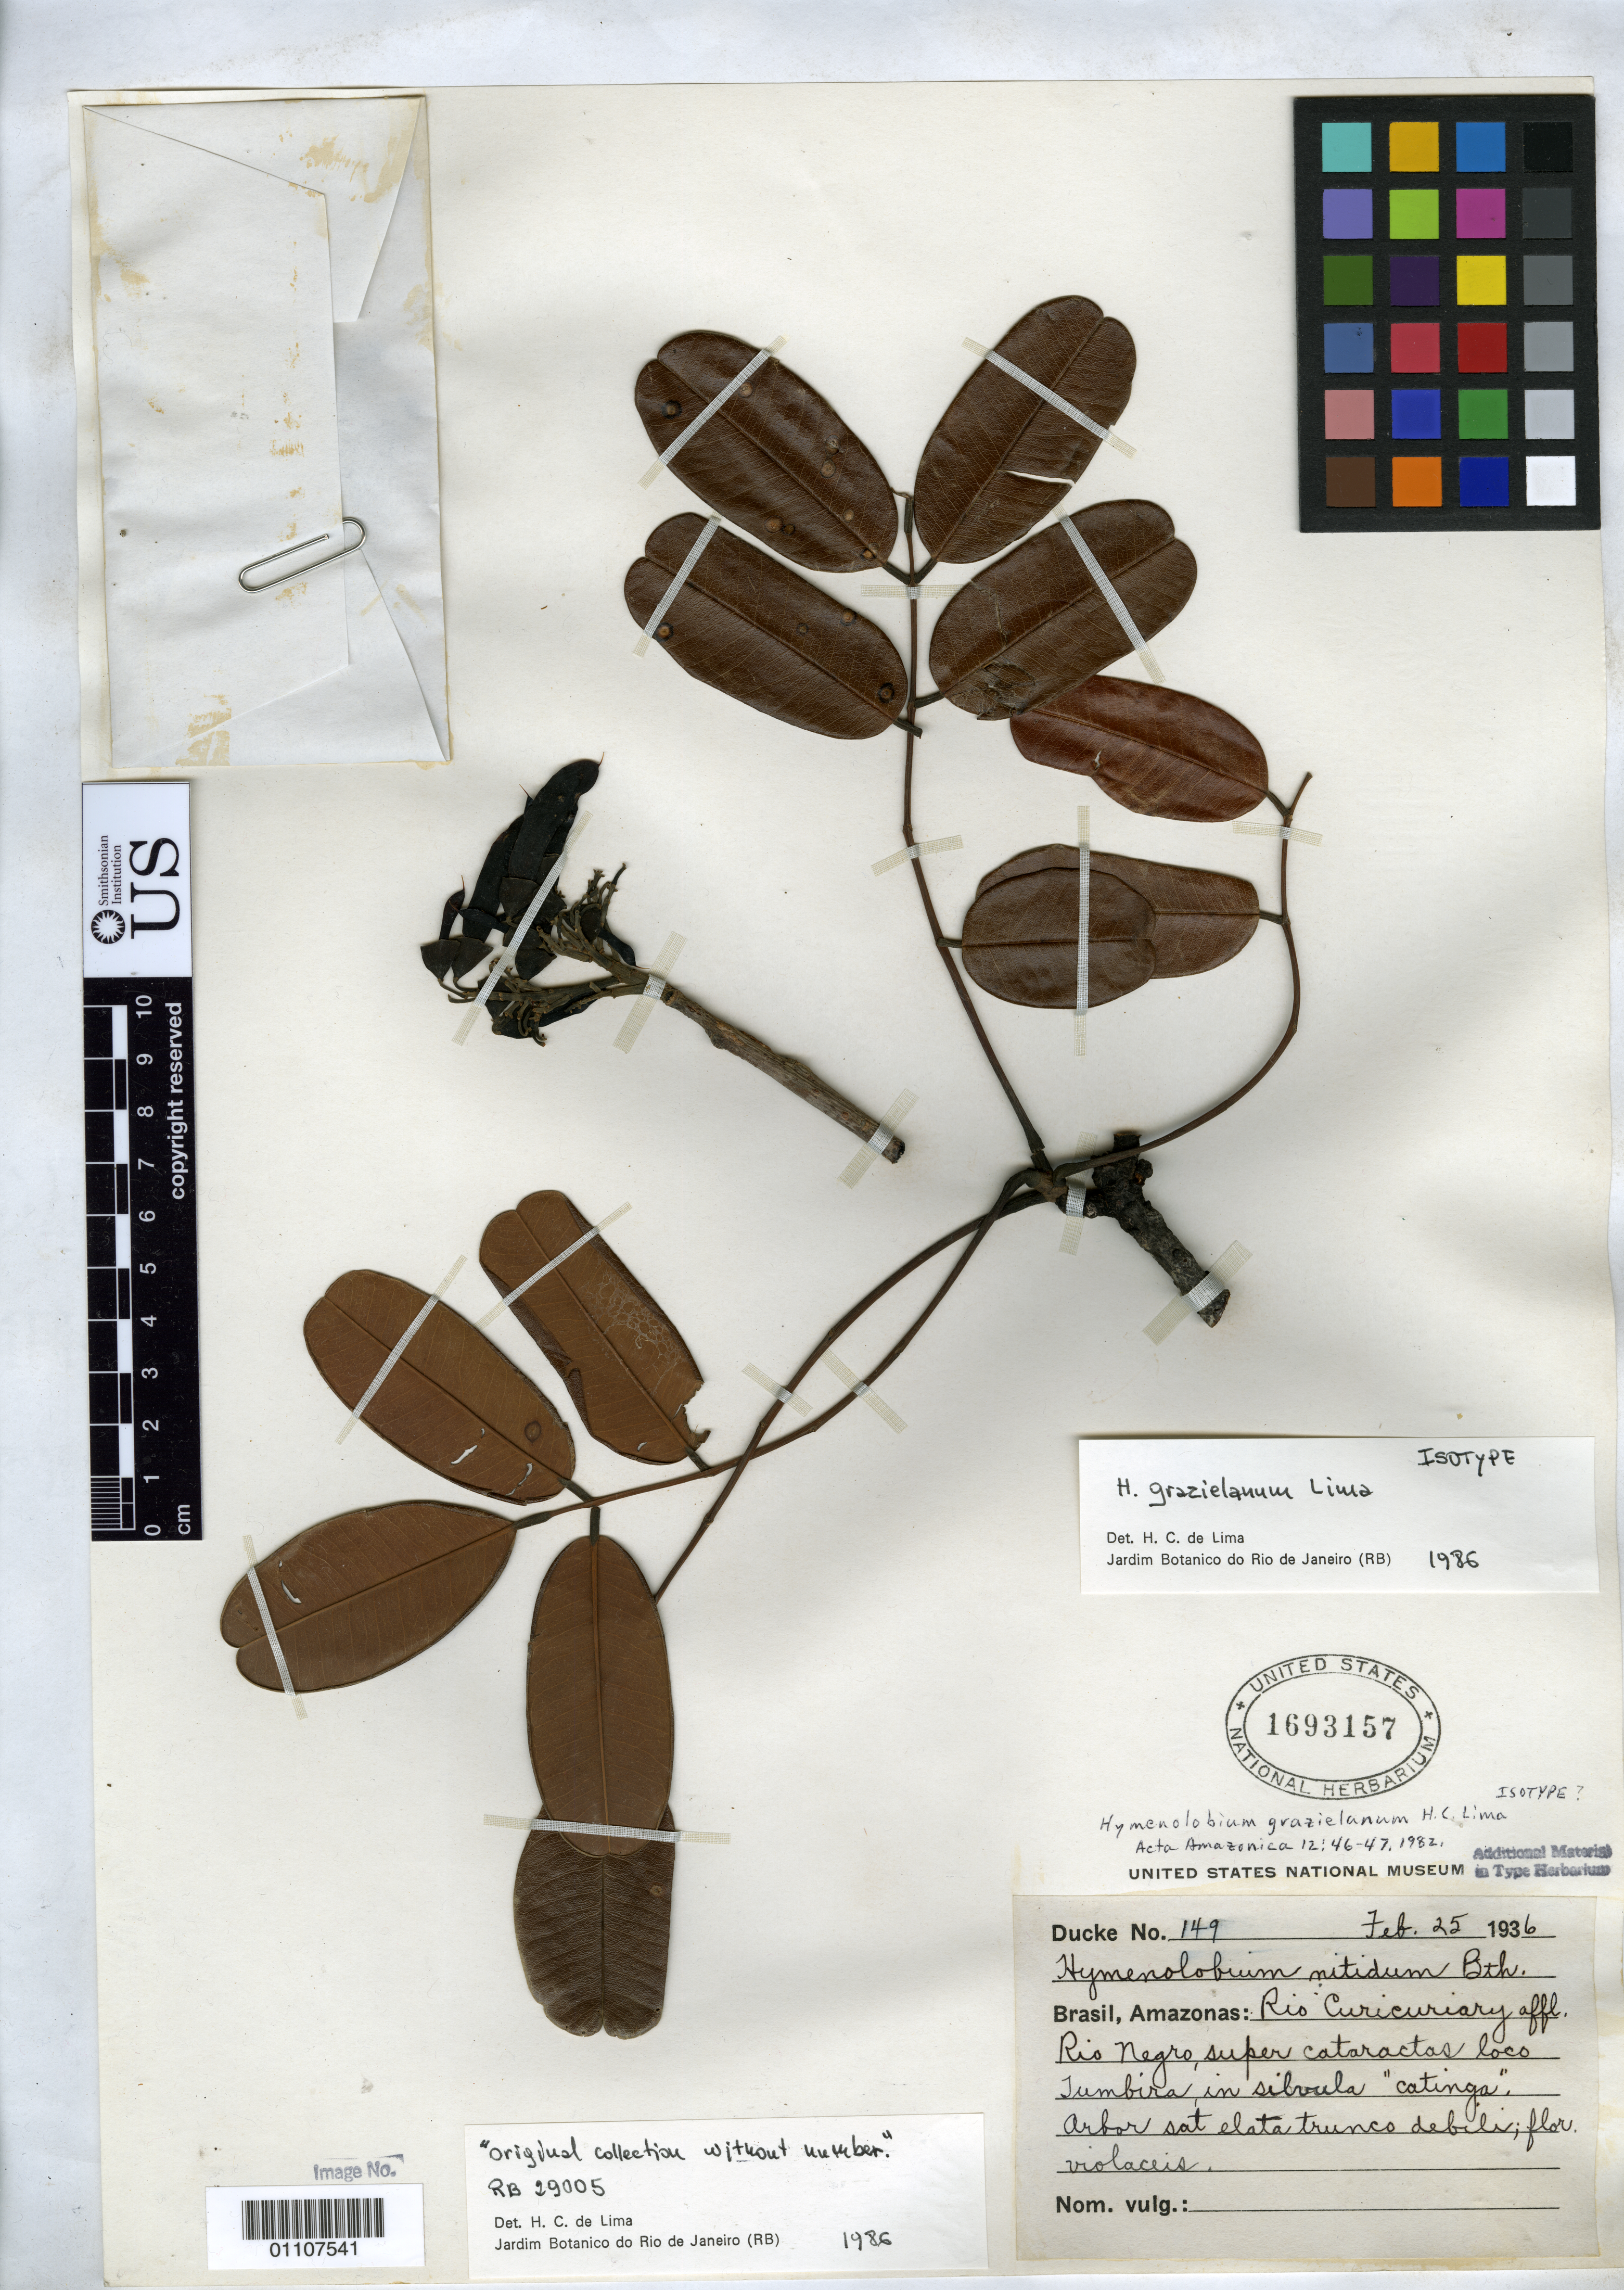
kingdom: Plantae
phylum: Tracheophyta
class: Magnoliopsida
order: Fabales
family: Fabaceae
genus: Hymenolobium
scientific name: Hymenolobium grazielanum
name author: H.C. Lima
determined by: Lima, H. C. de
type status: Type Collection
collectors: A. Ducke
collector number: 149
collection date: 1936-02-25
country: Brazil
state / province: Amazonas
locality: Rio Curicuriary, Rio Negro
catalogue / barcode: US 1693157